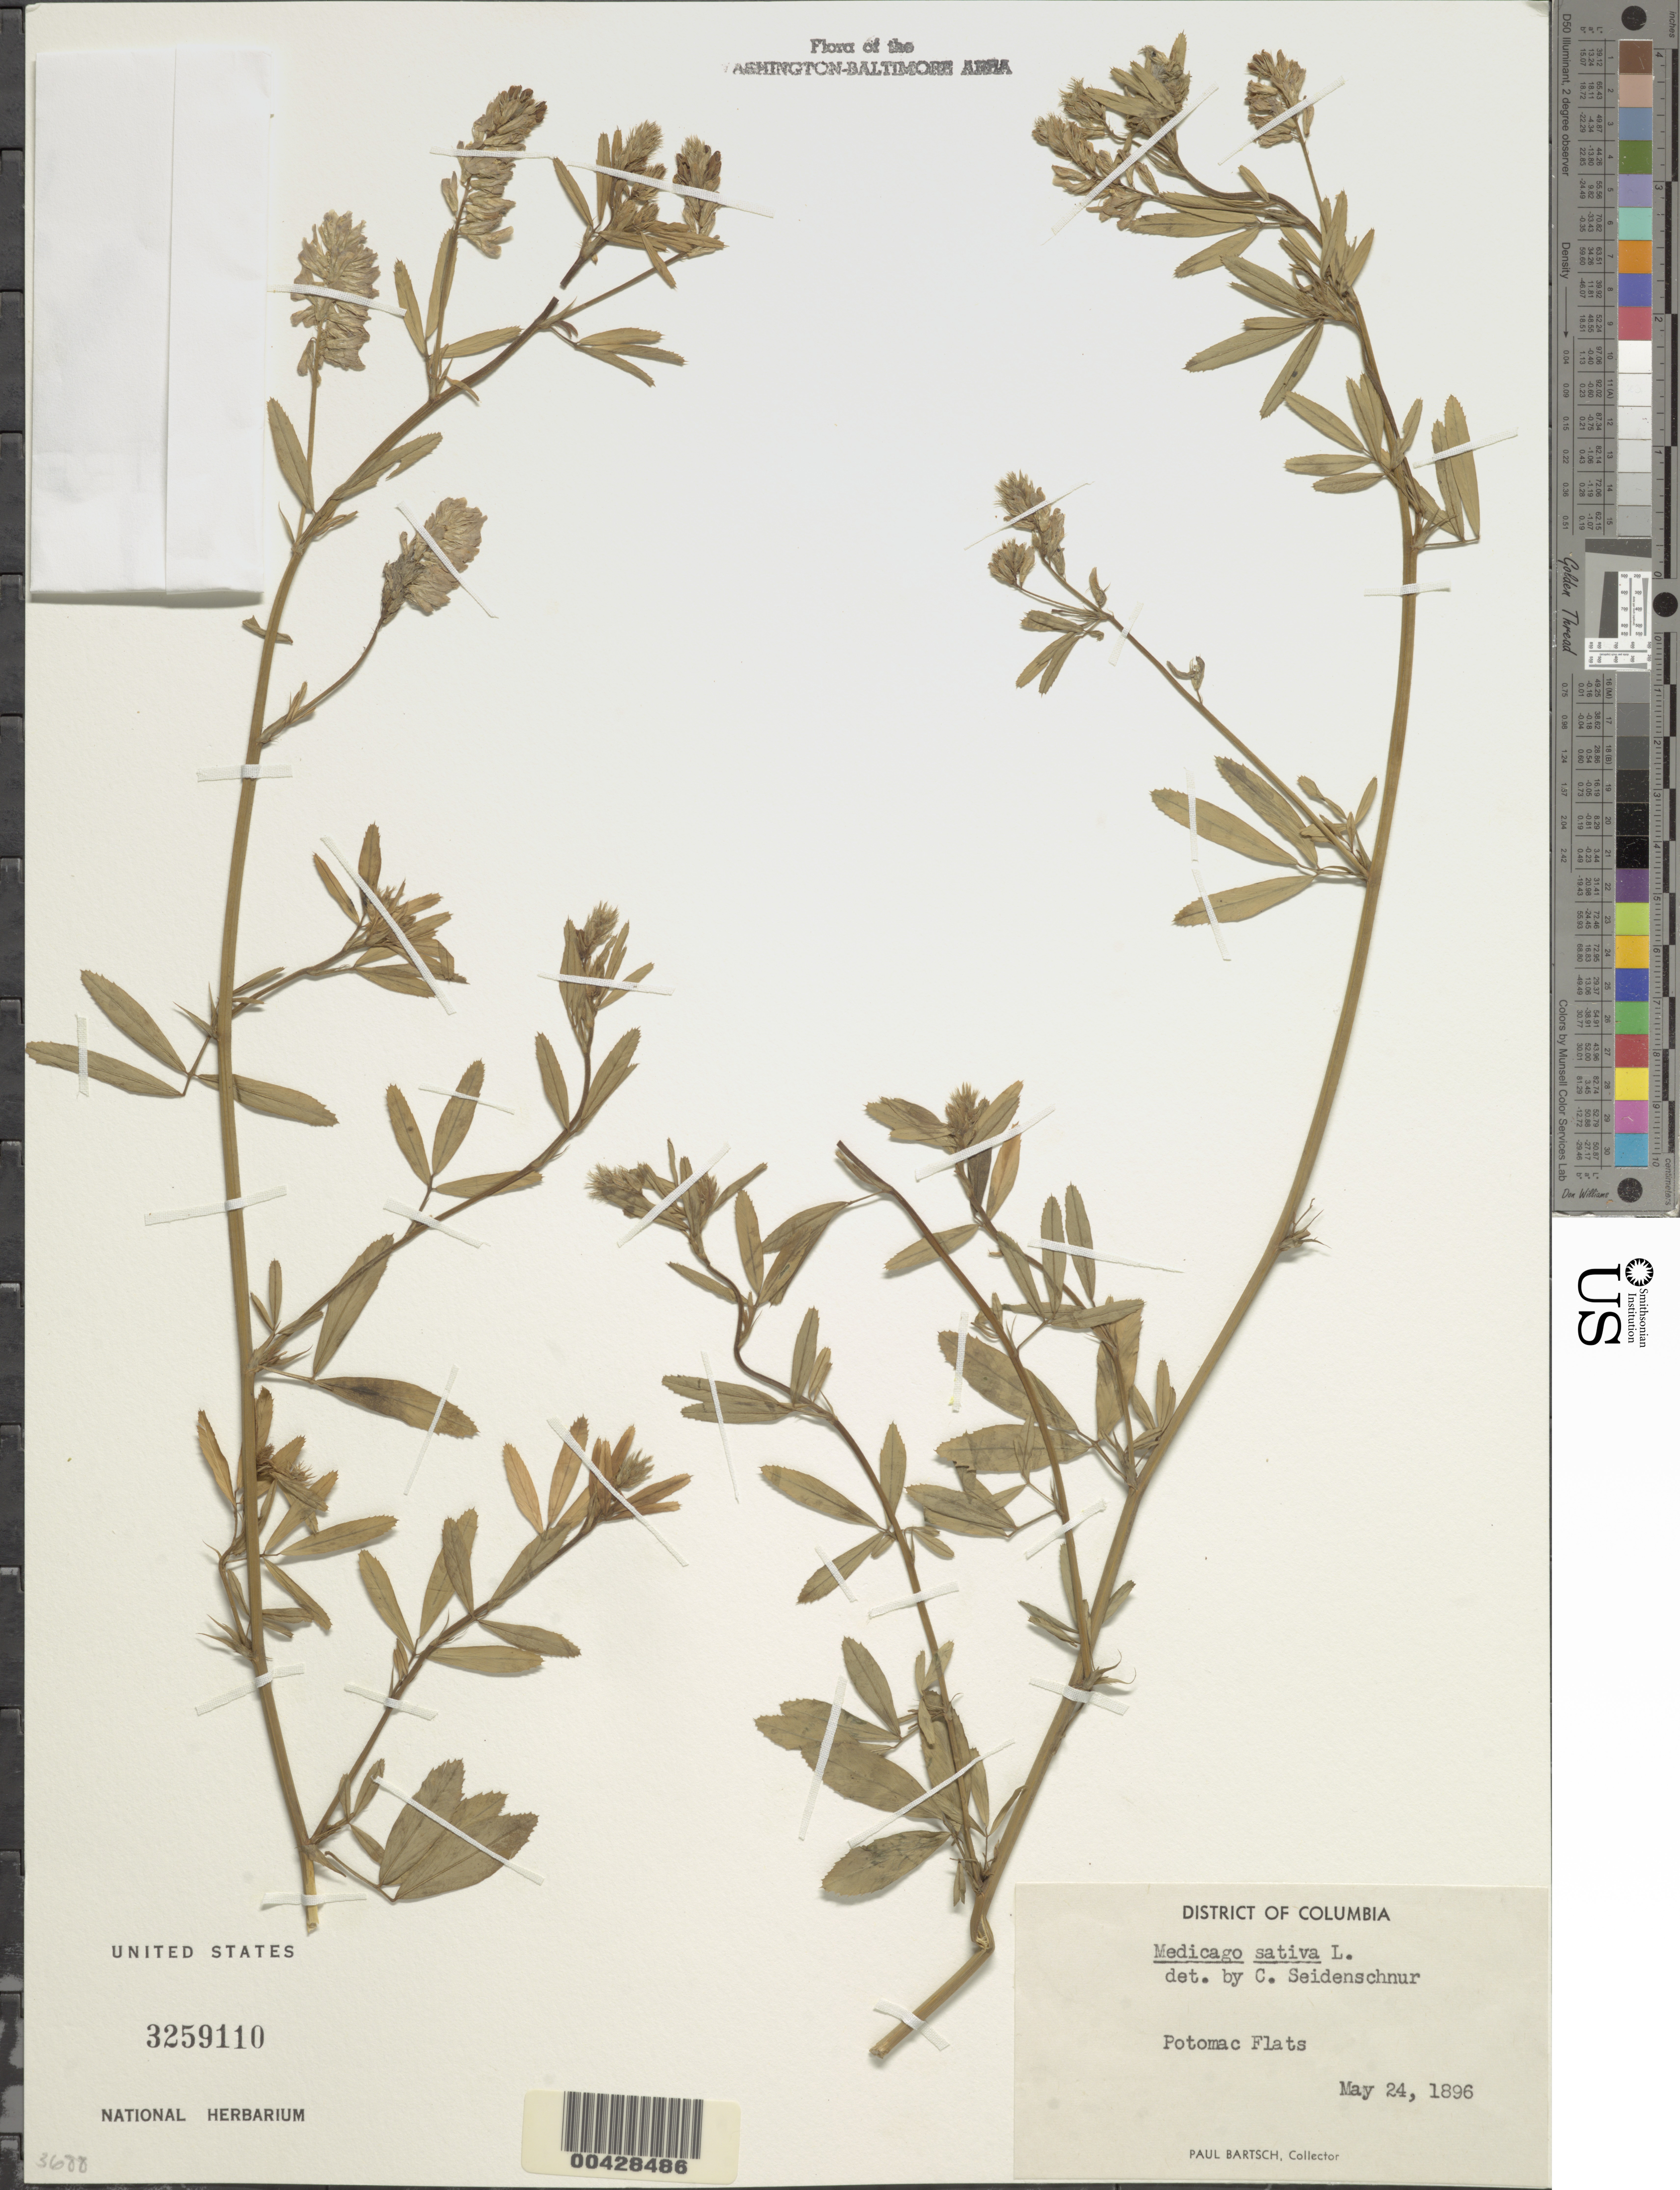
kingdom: Plantae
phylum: Tracheophyta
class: Magnoliopsida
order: Fabales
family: Fabaceae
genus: Medicago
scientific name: Medicago sativa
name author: L.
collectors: P. Bartsch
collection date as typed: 24 May 1896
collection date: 1896-05-24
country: United States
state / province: District of Columbia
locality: Potomac Flats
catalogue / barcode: US 3259110